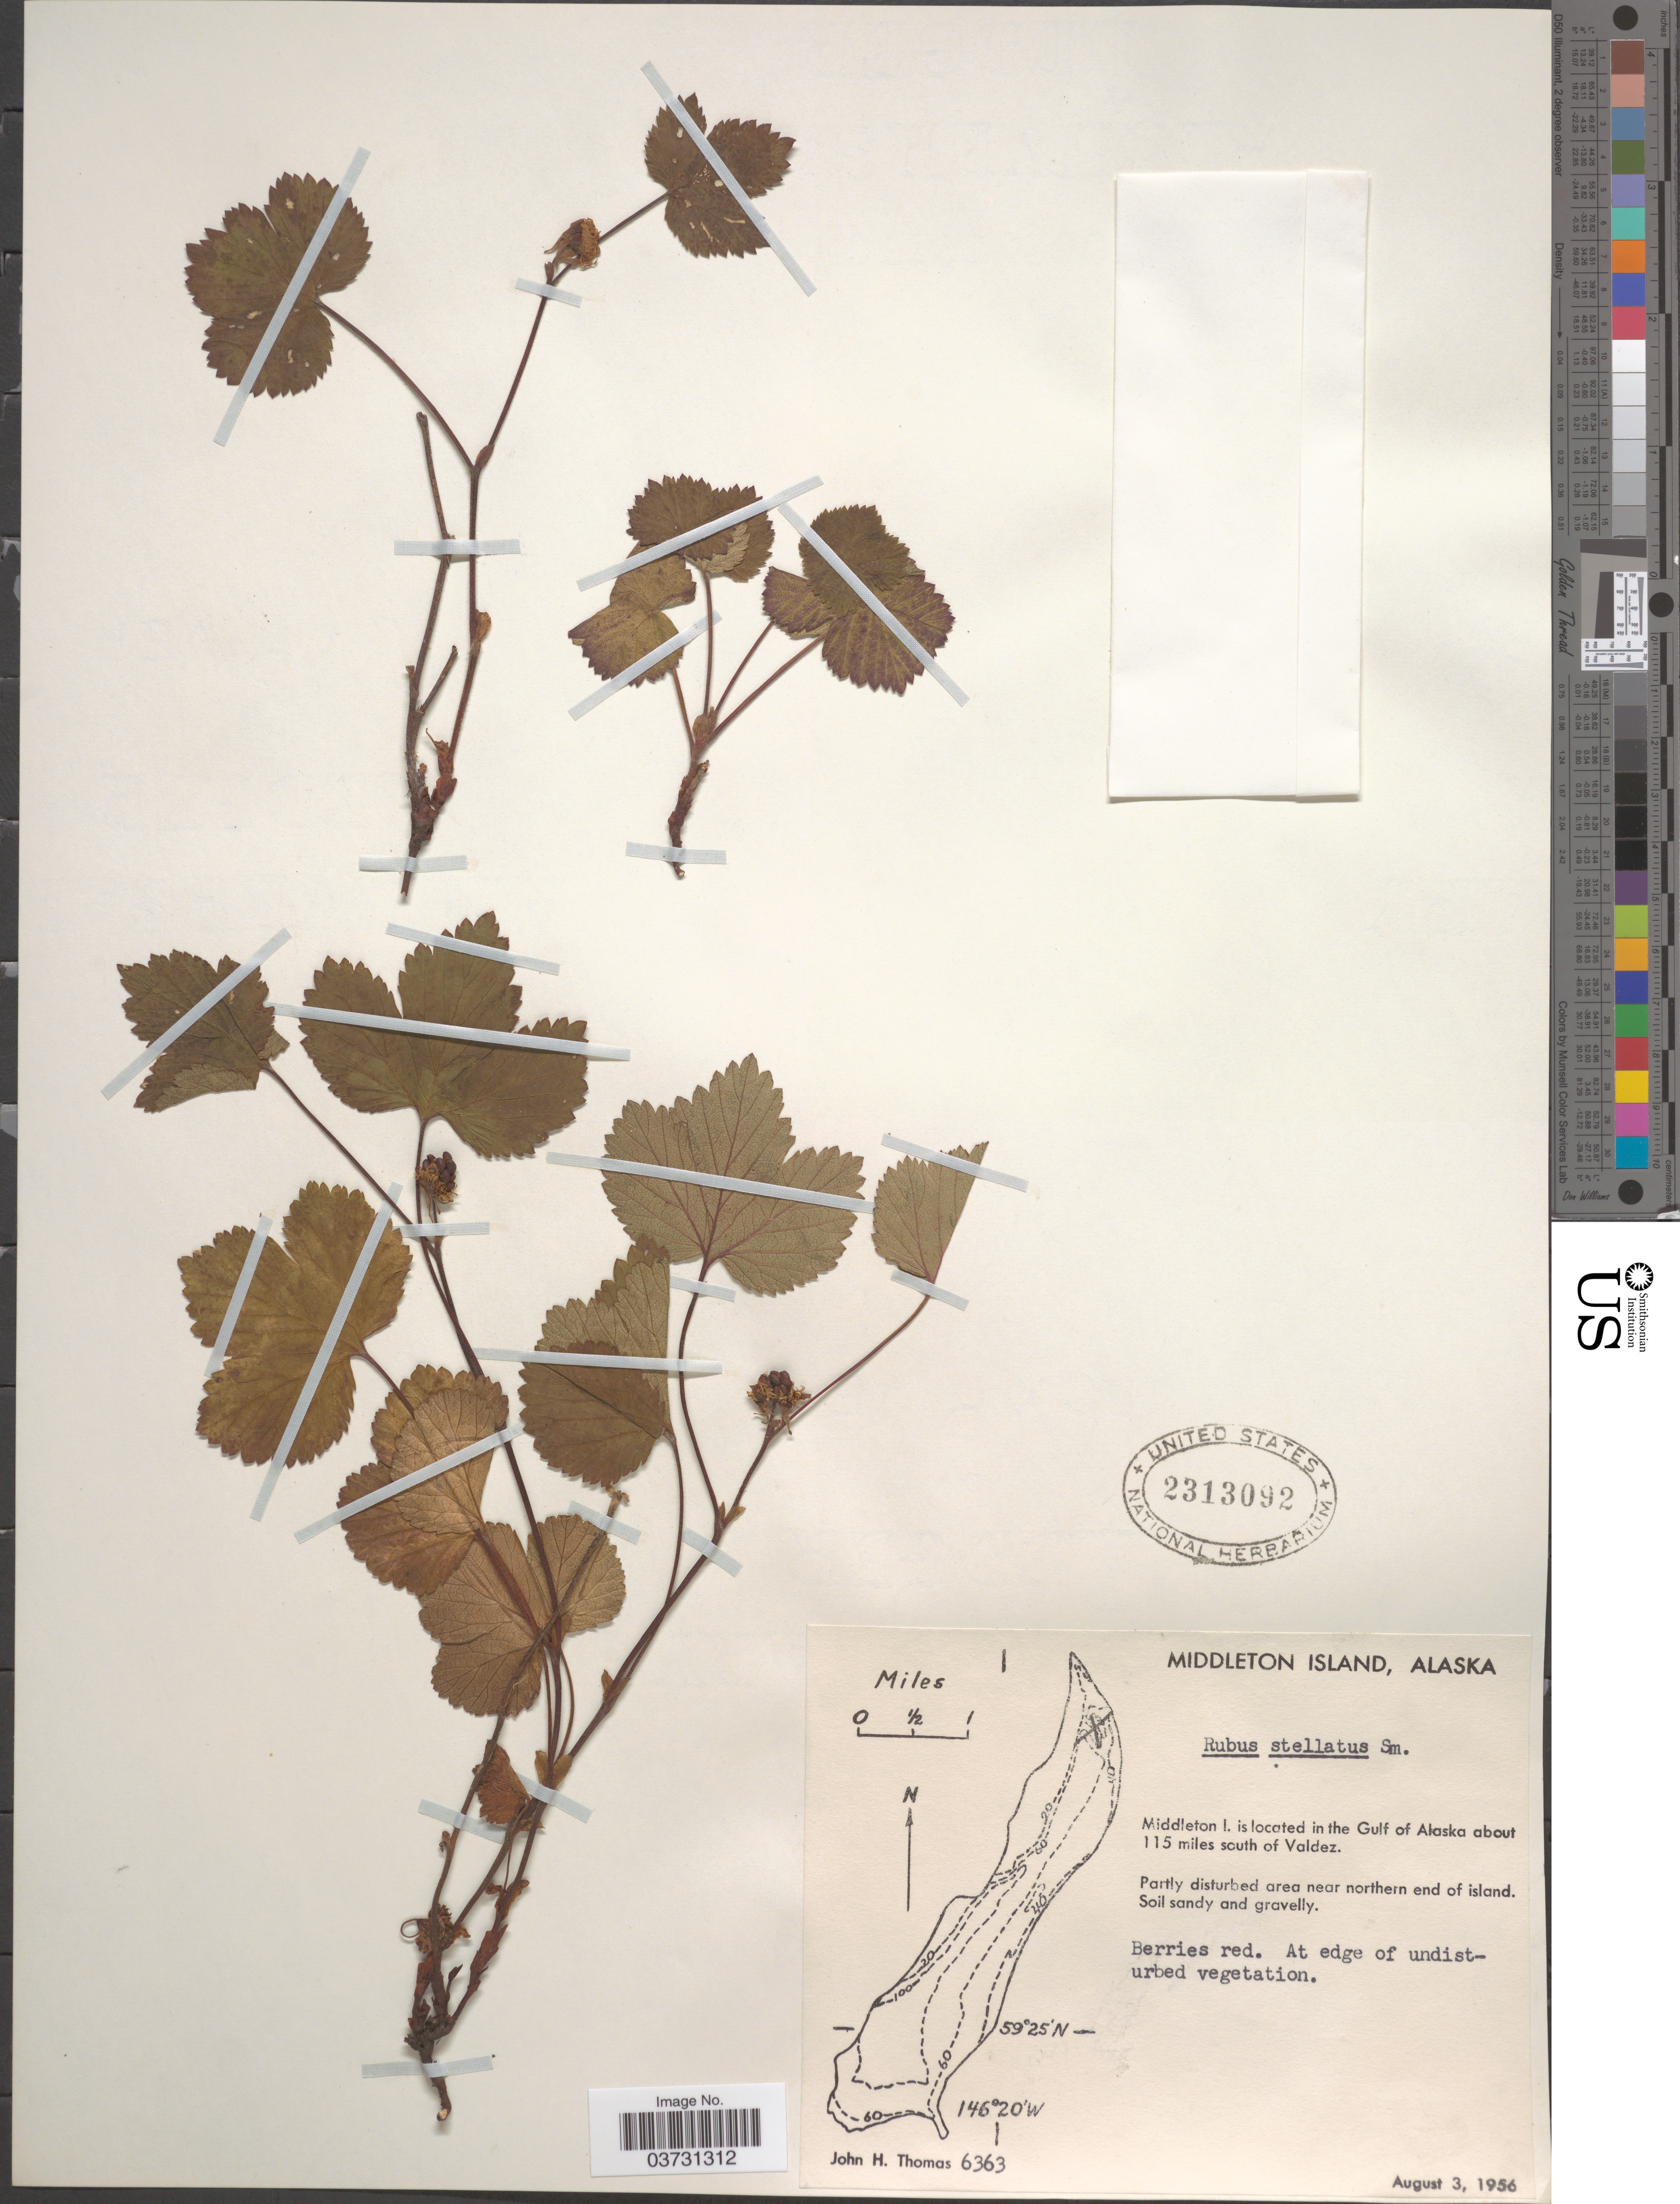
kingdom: Plantae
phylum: Tracheophyta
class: Magnoliopsida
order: Rosales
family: Rosaceae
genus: Rubus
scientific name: Rubus stellatus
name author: Sm.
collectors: J. H. Thomas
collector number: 6363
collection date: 1956-08-03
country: United States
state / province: Alaska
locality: Middleton Island. Middleton I. is located in the Gulf of Alaska about 115 miles south of Valdez.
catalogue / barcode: US 2313092